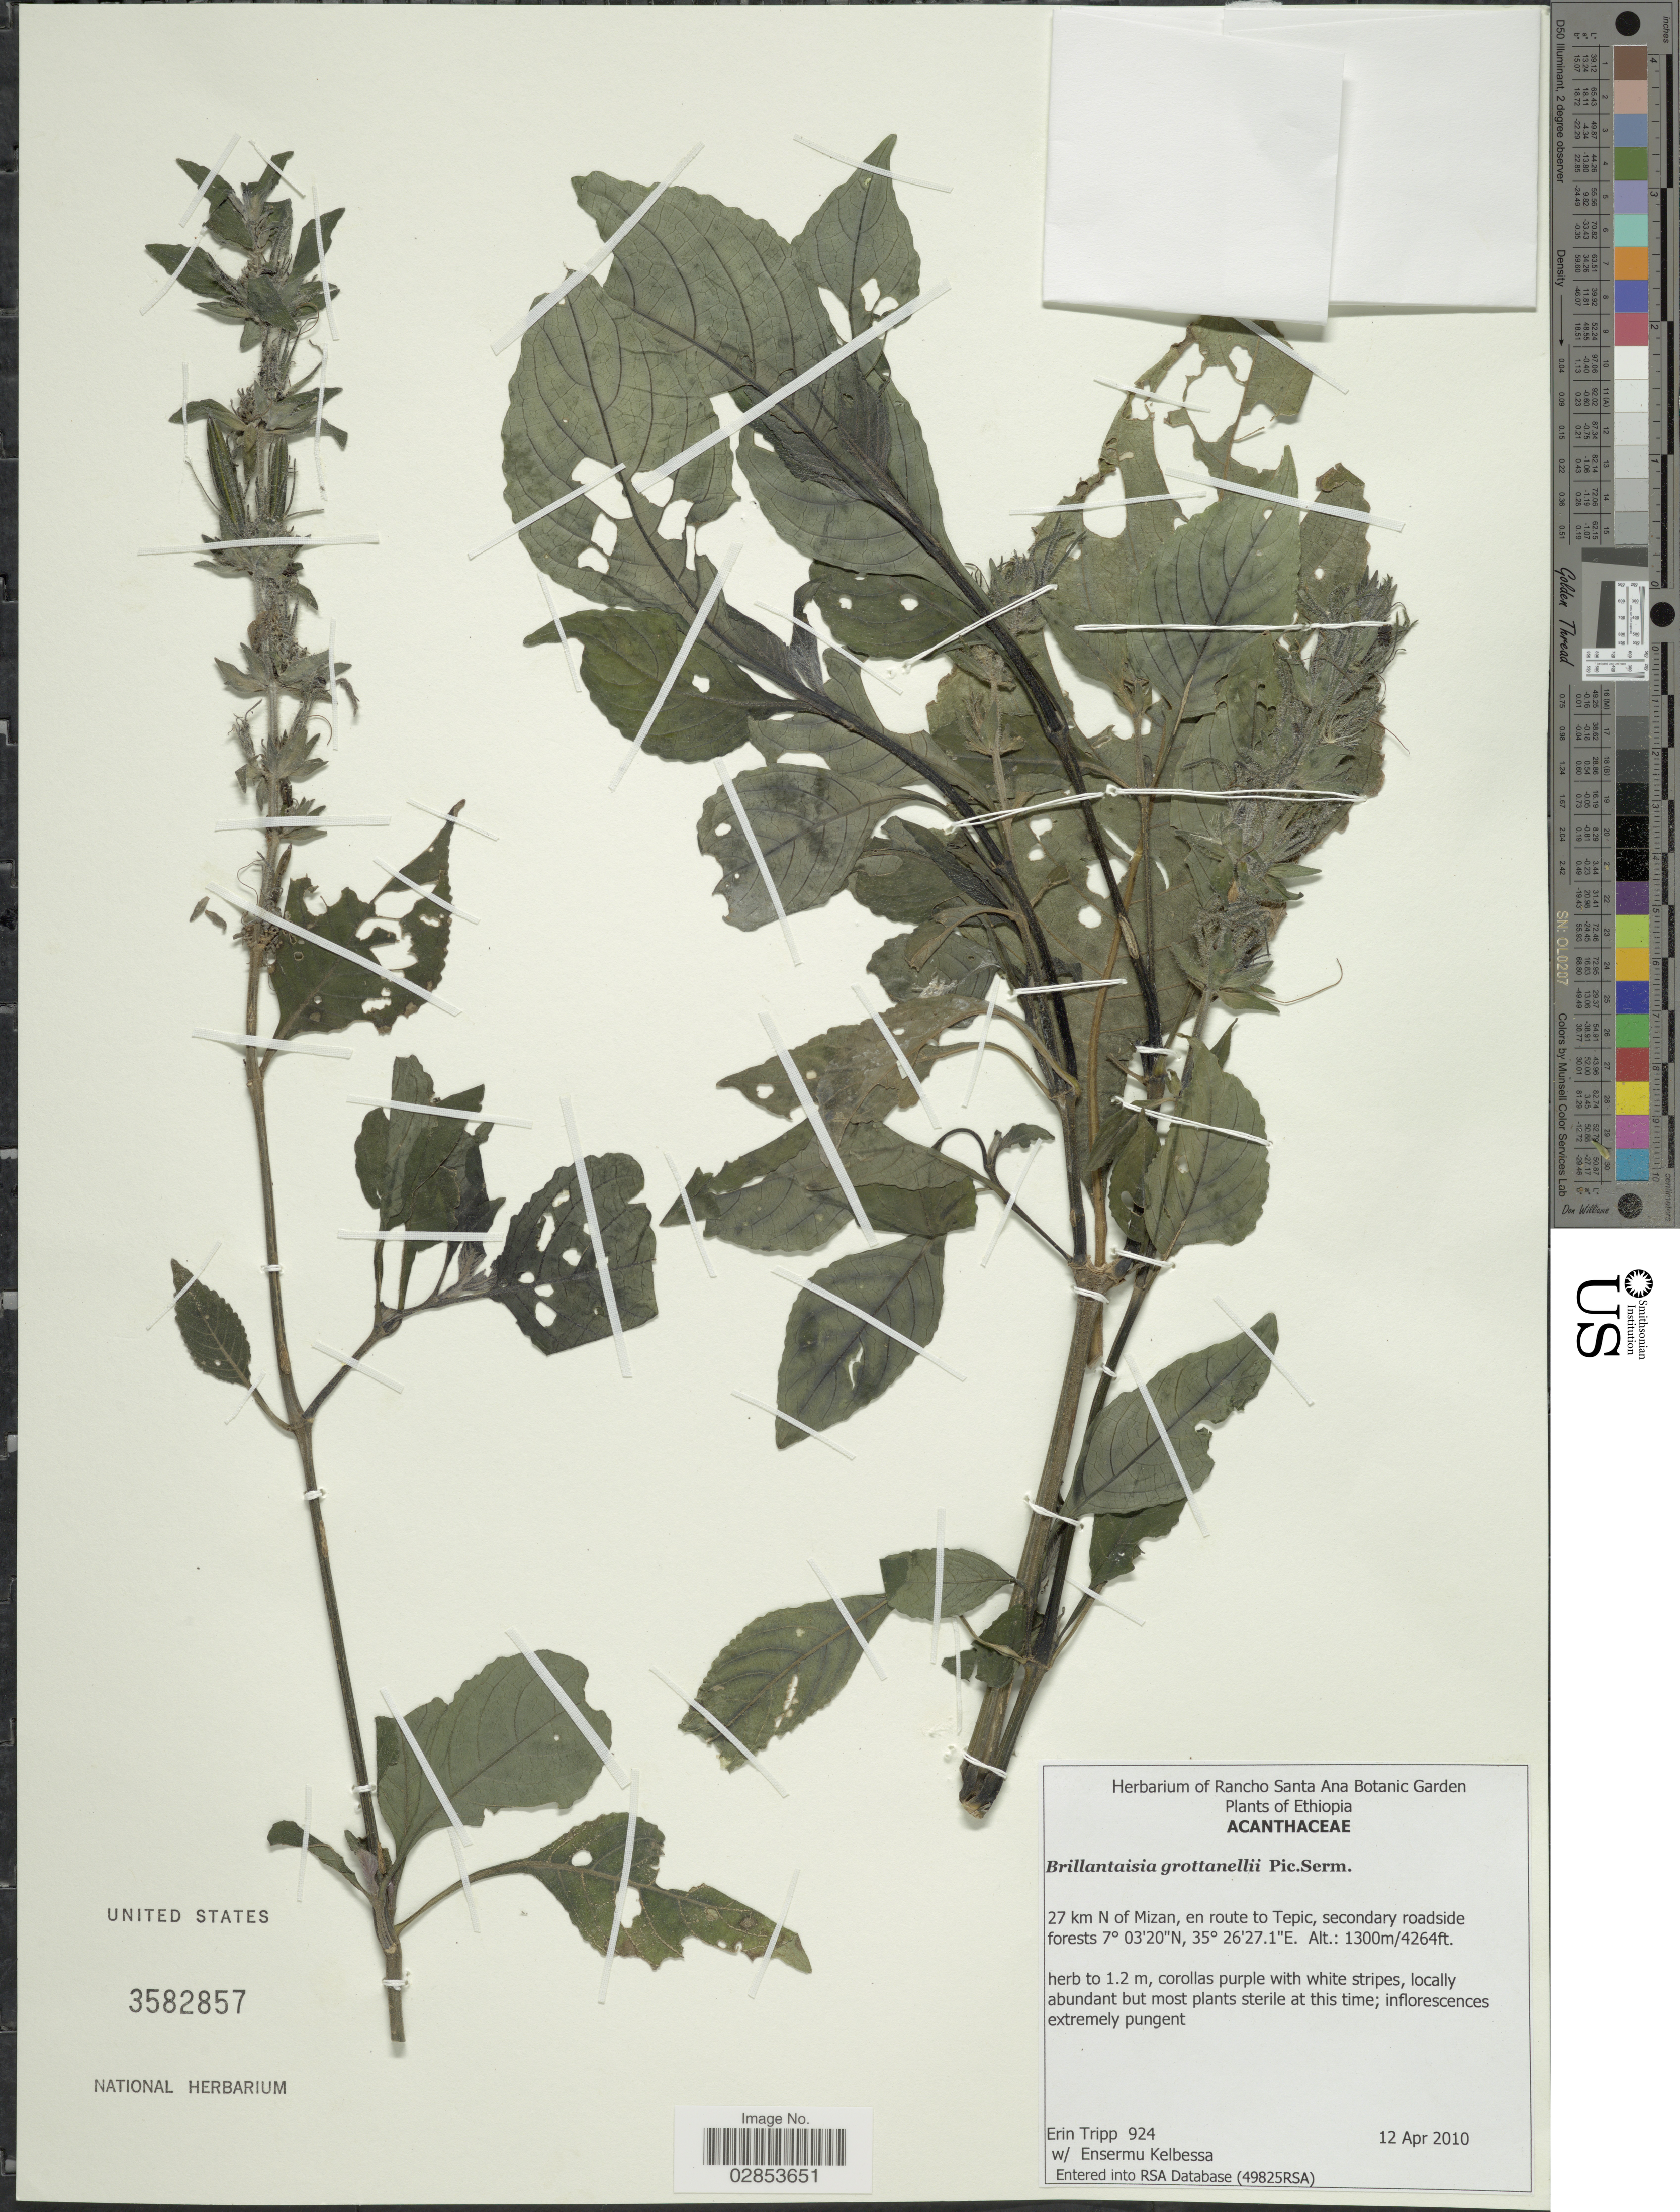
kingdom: Plantae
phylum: Tracheophyta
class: Magnoliopsida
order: Lamiales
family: Acanthaceae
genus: Brillantaisia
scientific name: Brillantaisia grottanellii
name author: Pic. Serm.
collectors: E. Tripp & E. Kelbessa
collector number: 924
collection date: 2010-04-12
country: Ethiopia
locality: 27 km N of Mizan, en route to Tepic.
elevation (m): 1300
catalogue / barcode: US 3582857